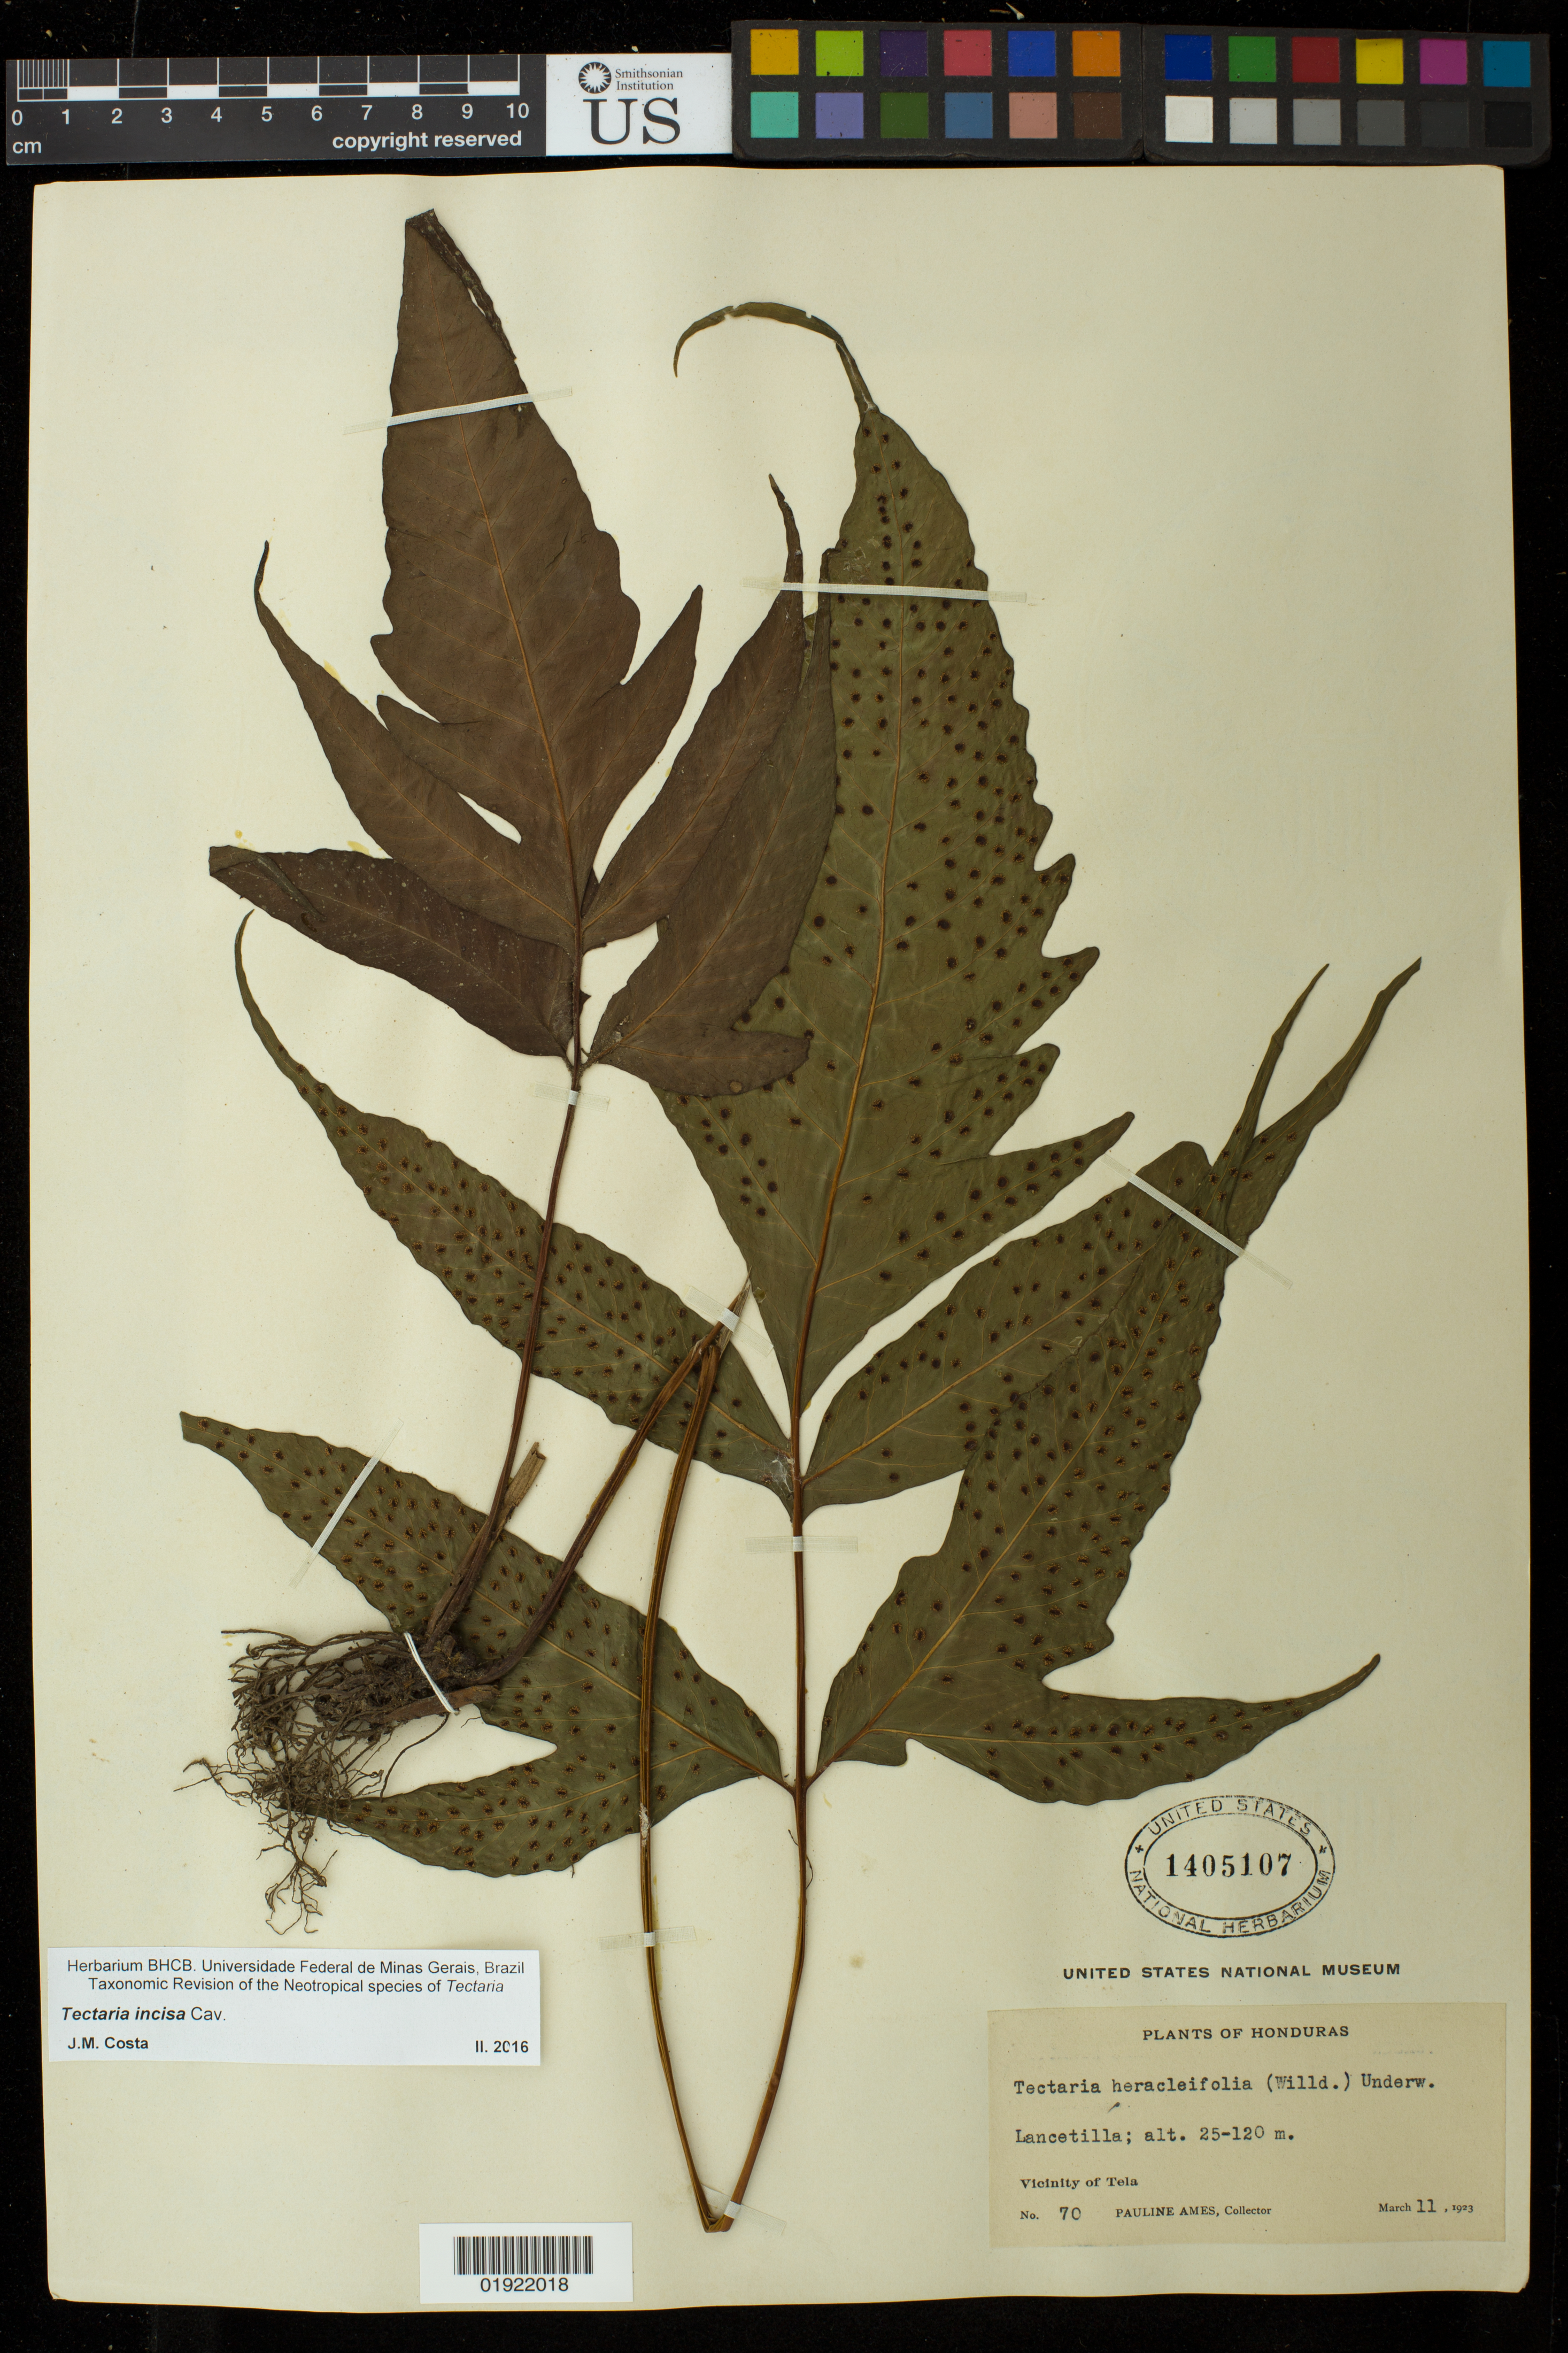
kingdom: Plantae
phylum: Tracheophyta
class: Polypodiopsida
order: Polypodiales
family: Tectariaceae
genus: Tectaria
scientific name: Tectaria incisa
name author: Cav.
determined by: Costa, J. M.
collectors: P. Ames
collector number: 70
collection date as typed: March 11, 1923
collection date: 1923-03-11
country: Honduras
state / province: Copán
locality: Lancetilla, Vicinity of Tela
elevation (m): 25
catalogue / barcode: US 1405107